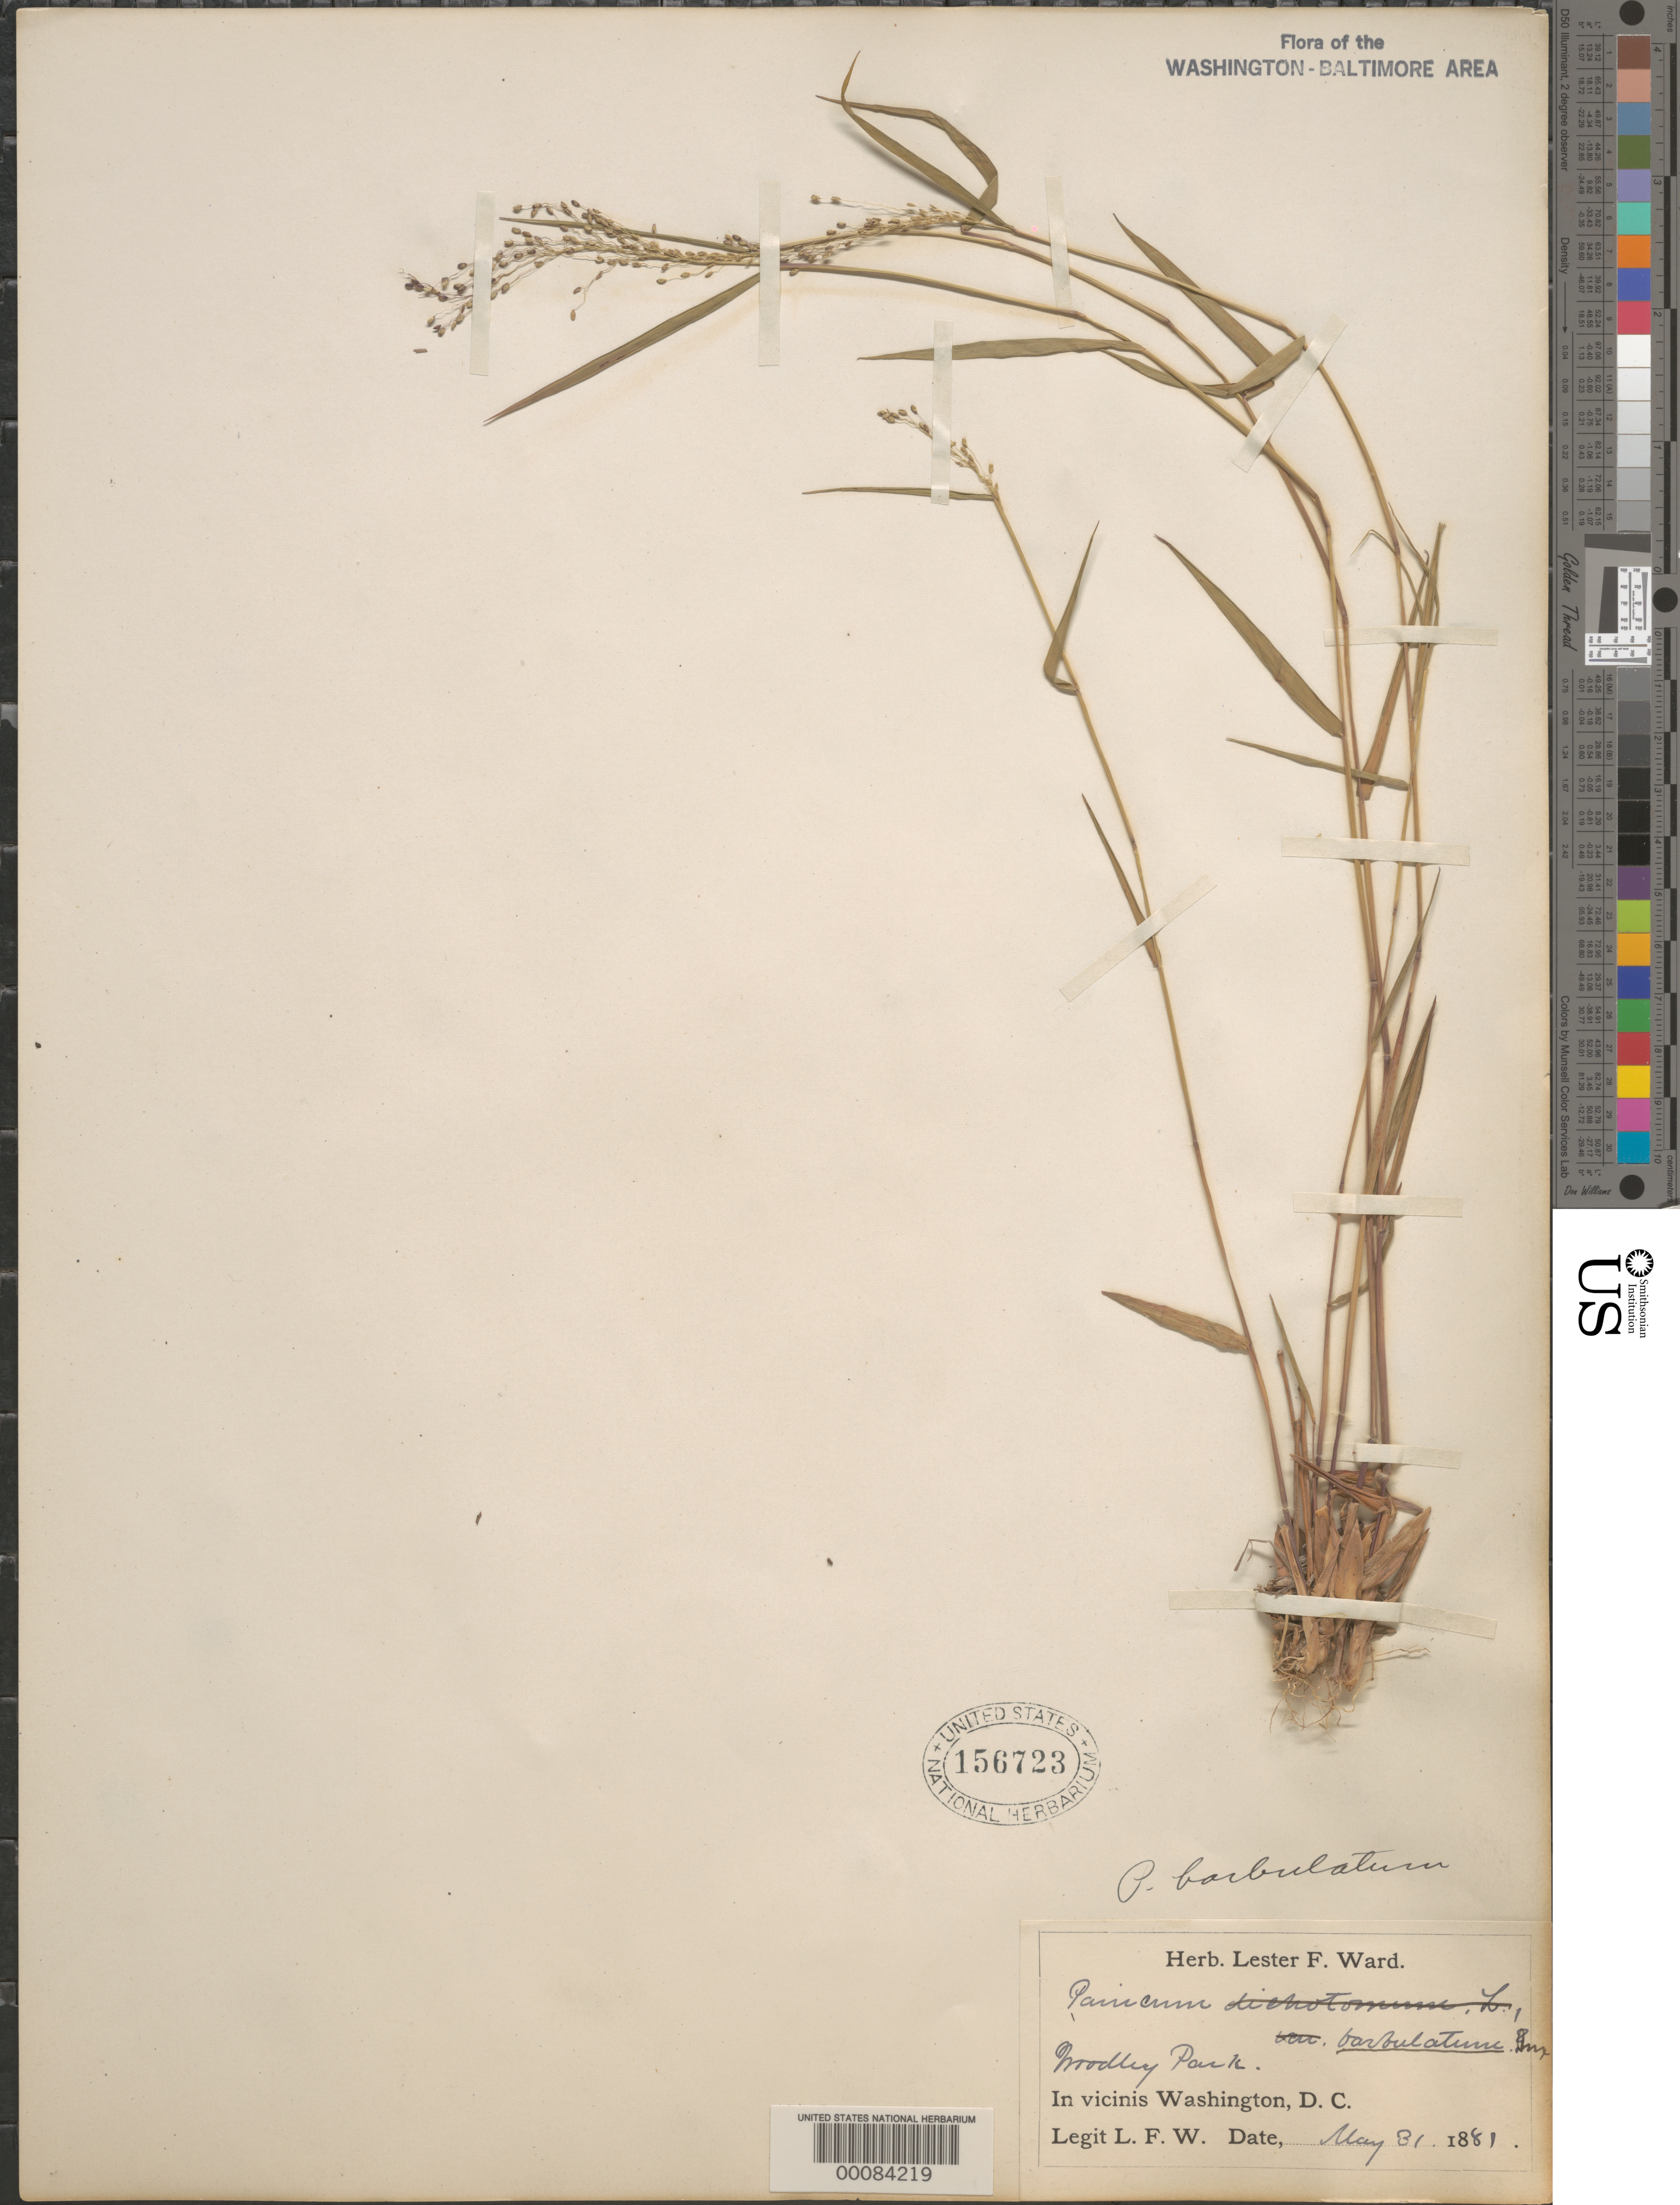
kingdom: Plantae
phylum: Tracheophyta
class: Liliopsida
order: Poales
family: Poaceae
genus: Dichanthelium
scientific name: Dichanthelium dichotomum var. dichotomum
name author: (L.) Gould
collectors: L. F. Ward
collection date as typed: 31 May 1881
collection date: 1881-05-31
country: United States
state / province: District of Columbia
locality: Woodley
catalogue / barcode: US 156723